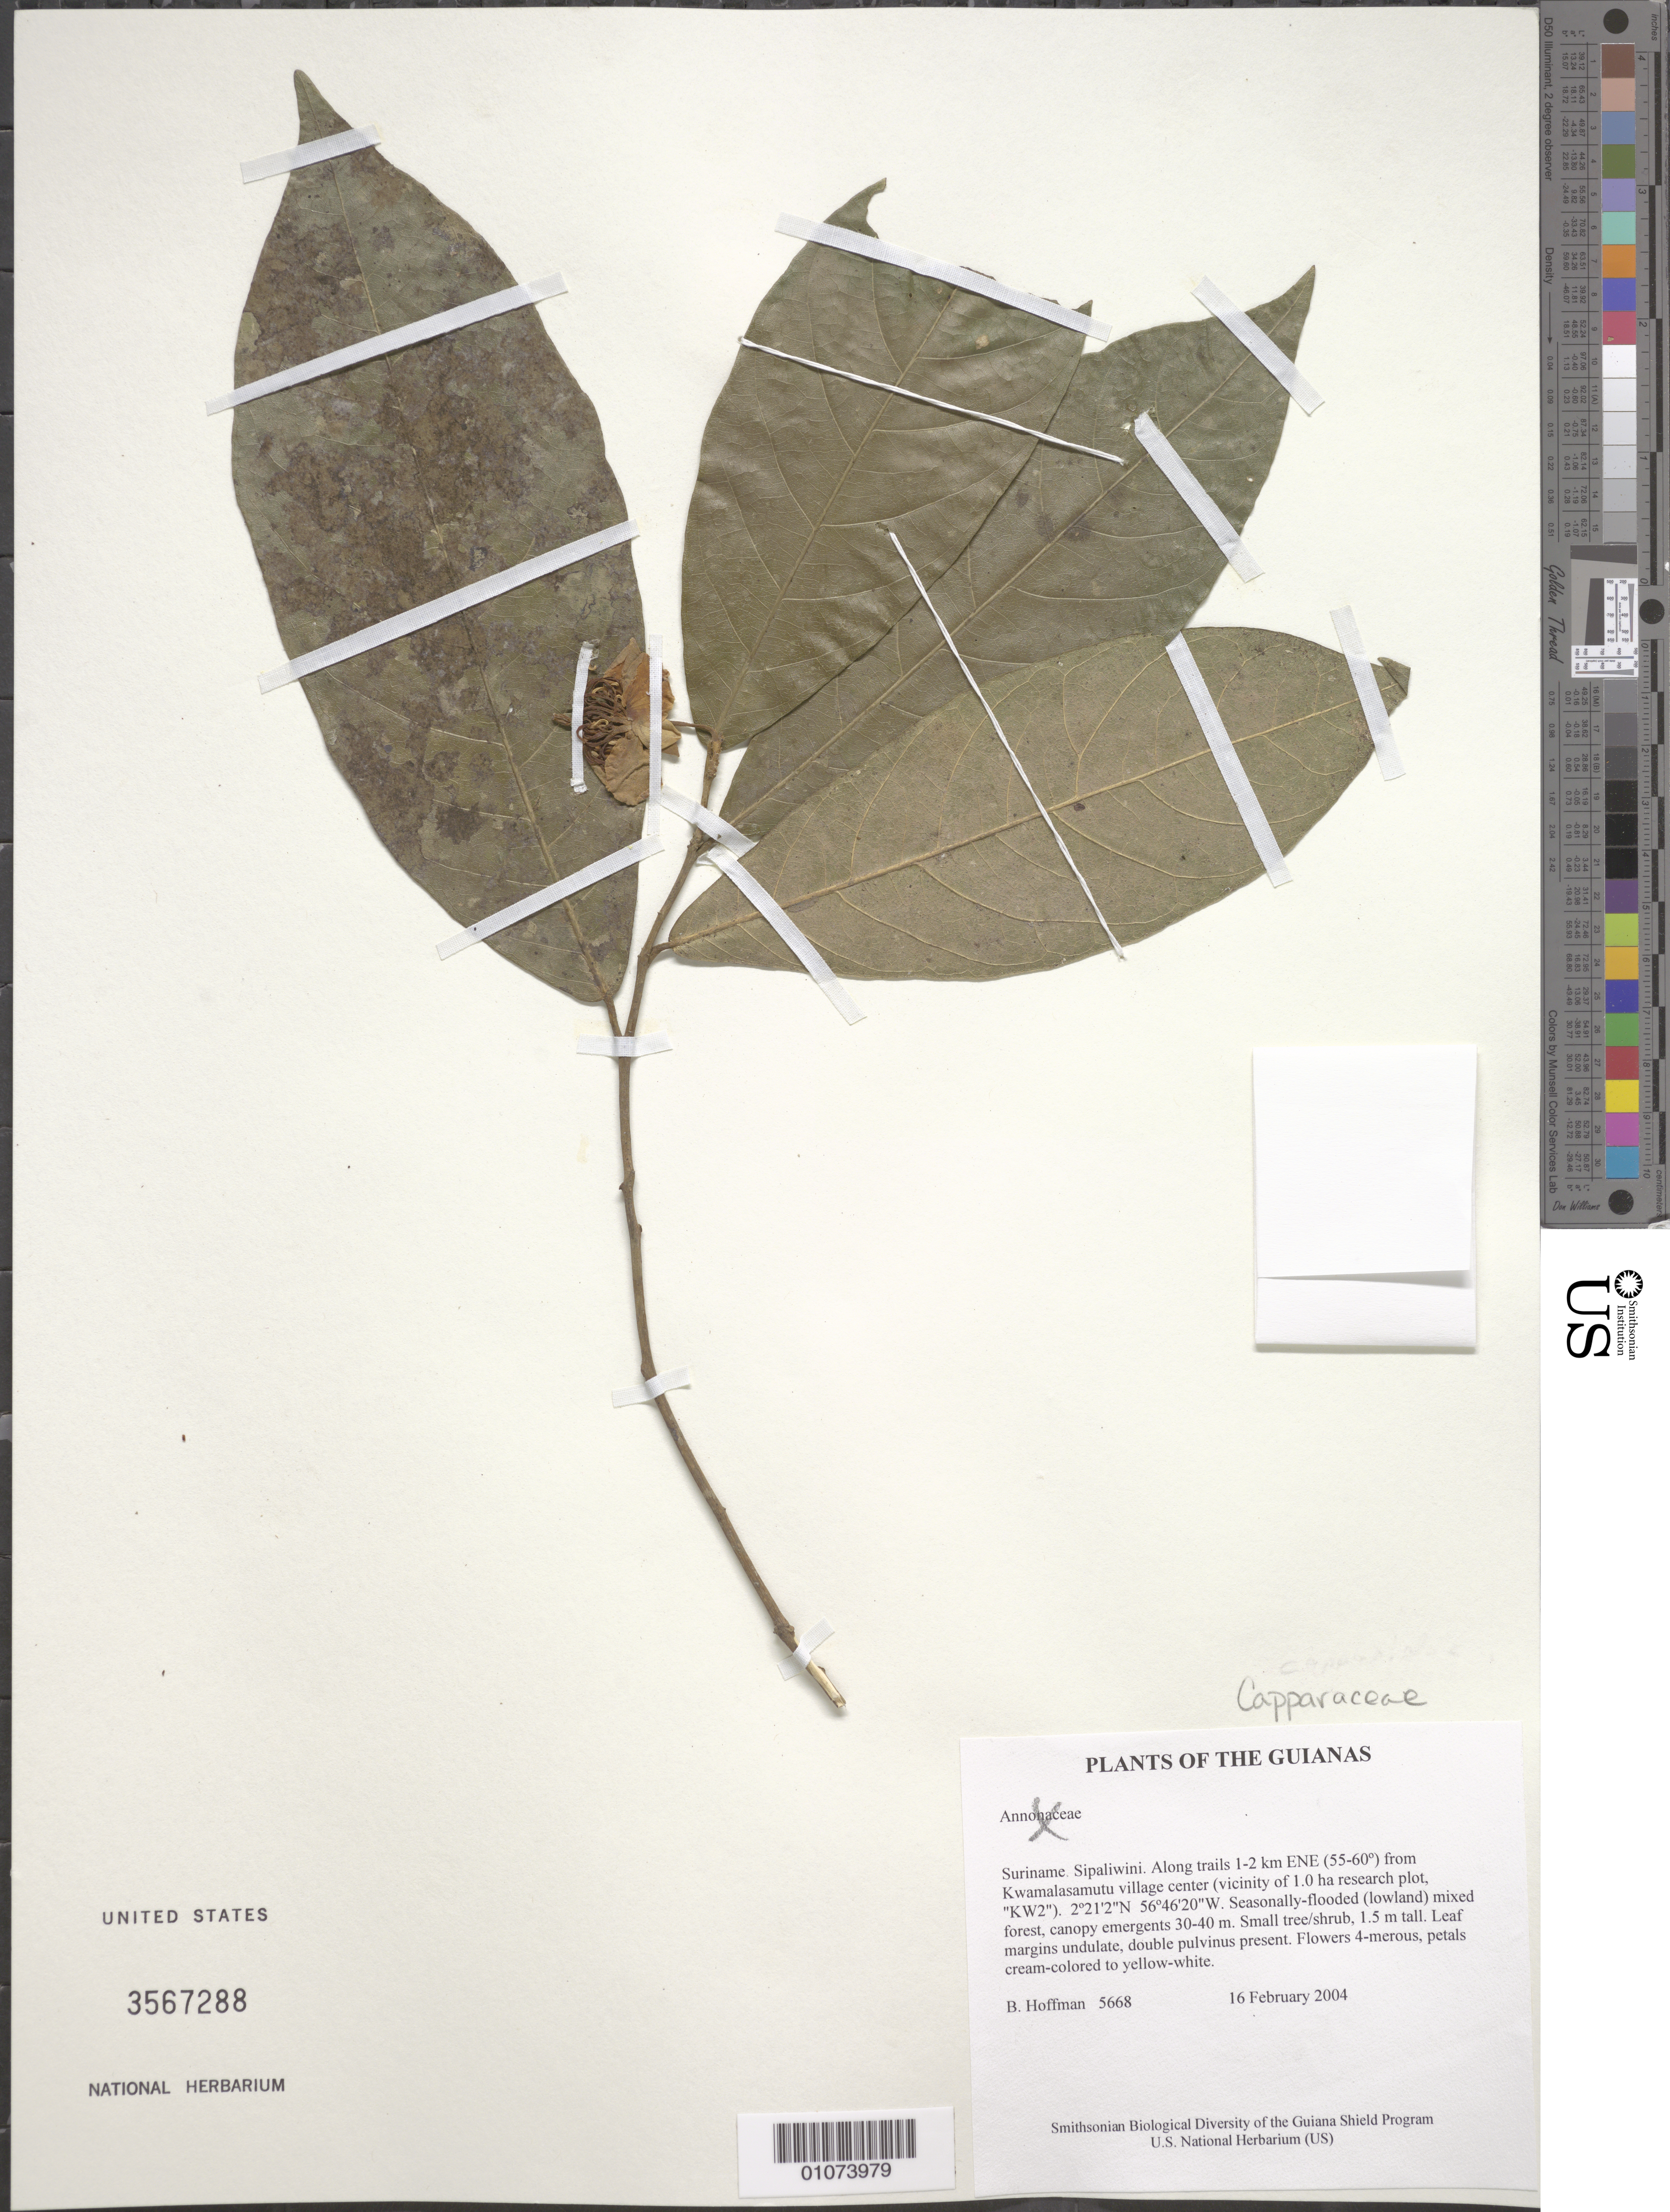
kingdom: Plantae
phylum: Tracheophyta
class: Magnoliopsida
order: Brassicales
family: Cleomaceae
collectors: B. Hoffman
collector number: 5668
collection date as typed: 16 February 2004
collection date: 2004-02-16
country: Suriname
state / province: Sipaliwini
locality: Along trails 1-2 km ENE (55-60º) from Kwamalasamutu village center (vicinity of 1.0 ha research plot, "KW2")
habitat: Seasonally-flooded (lowland) mixed forest, canopy emergents 30-40 m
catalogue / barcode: US 3567288